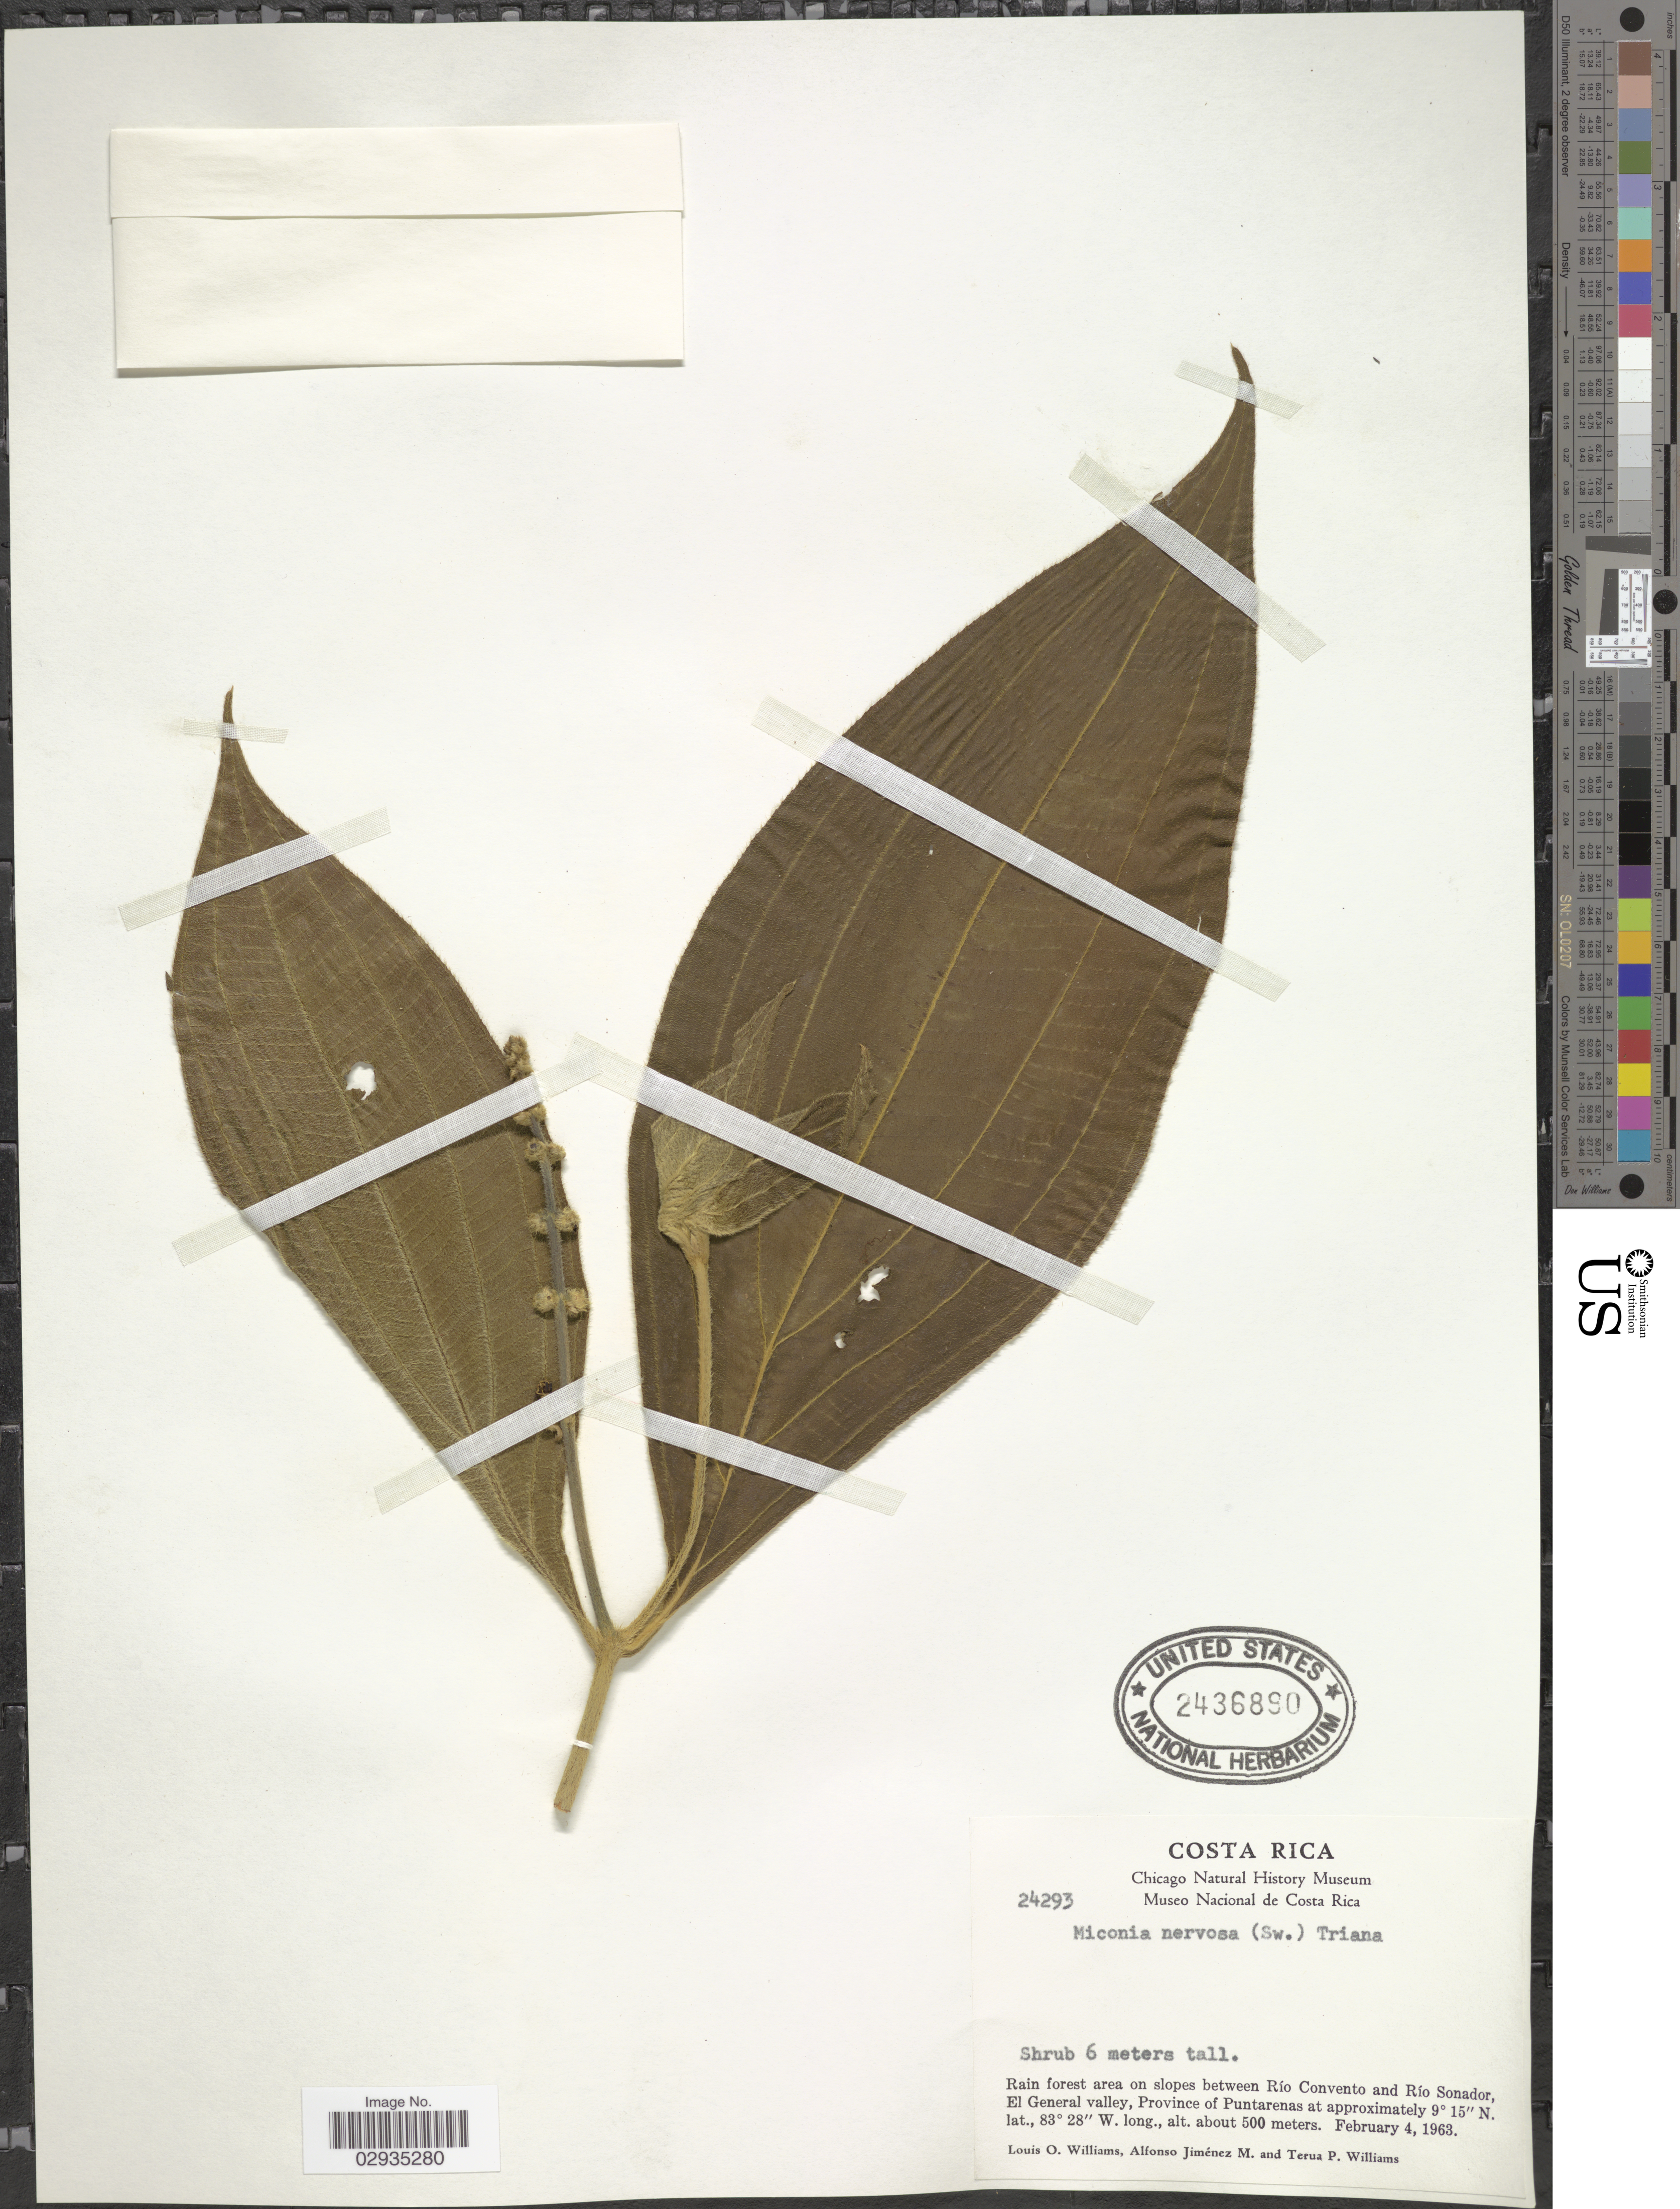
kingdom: Plantae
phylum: Tracheophyta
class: Magnoliopsida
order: Myrtales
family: Melastomataceae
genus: Miconia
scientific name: Miconia nervosa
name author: (Sm.) Triana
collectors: L. O. Williams, A. Jimenez M. & T. Williams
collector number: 24293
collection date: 1963-02-04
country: Costa Rica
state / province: Puntarenas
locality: Rain forest area on slopes between Río Convento and Río Sonador, El General valley.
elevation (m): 500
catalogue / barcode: US 2436890